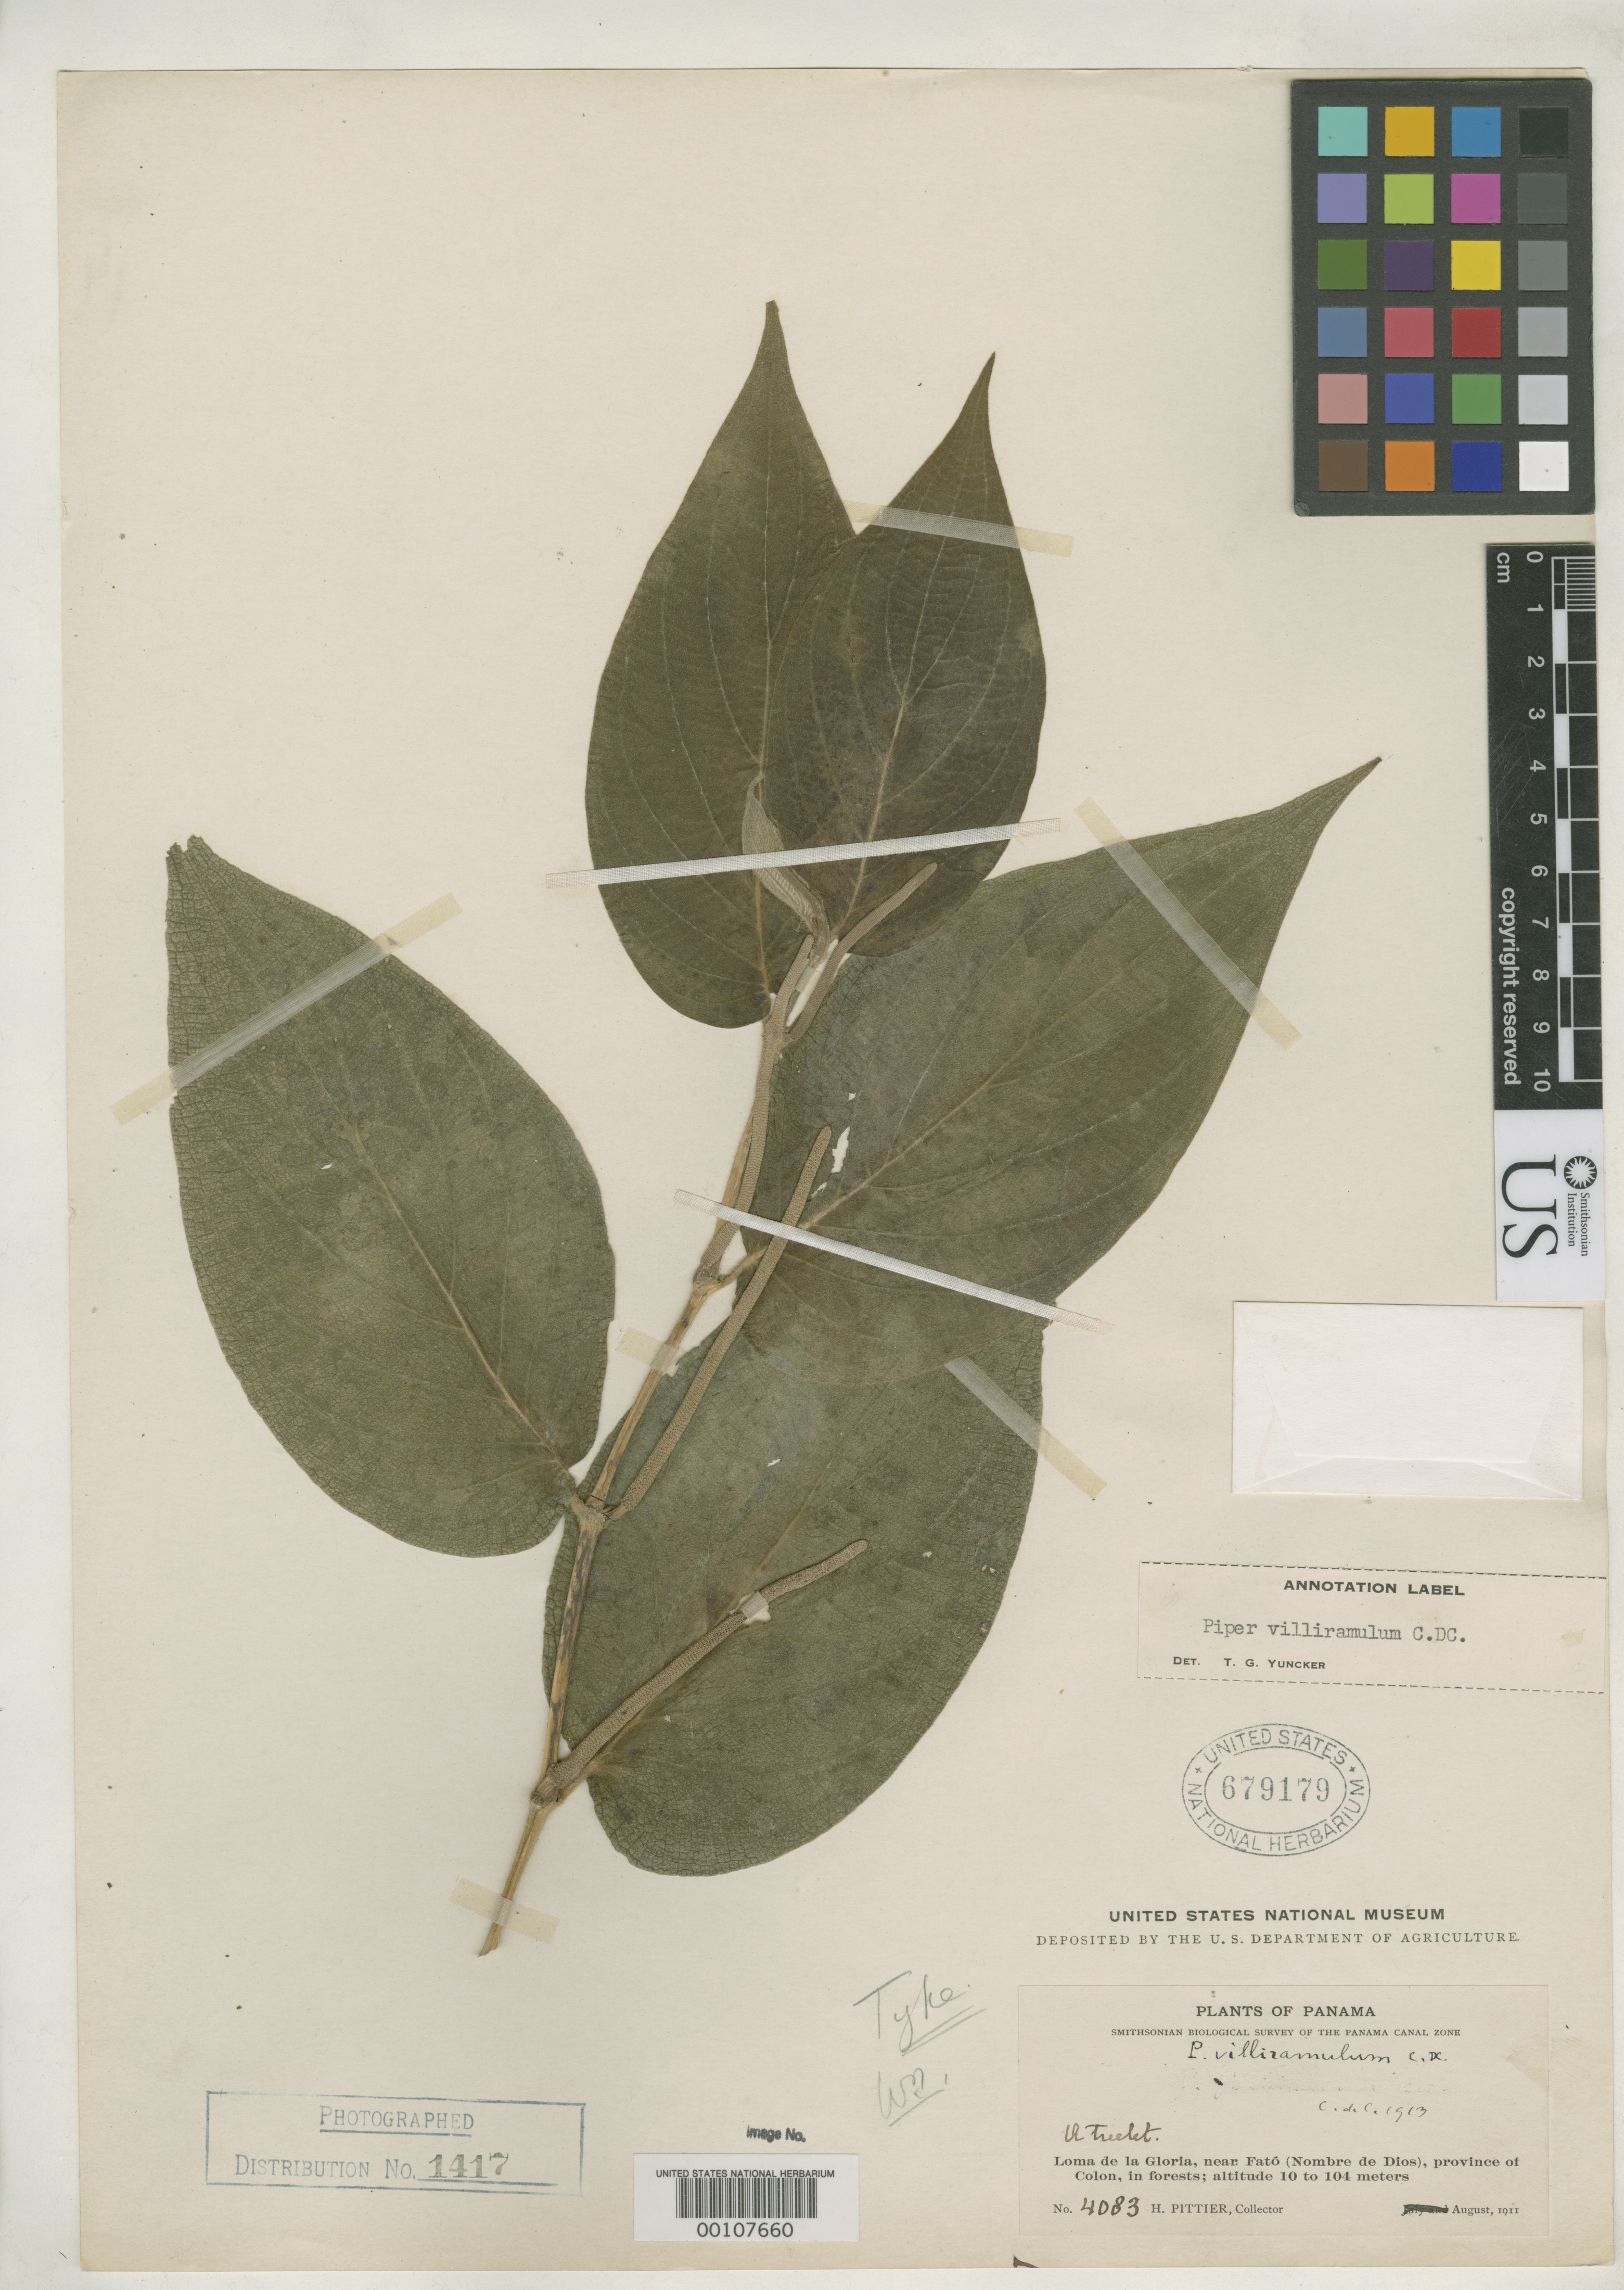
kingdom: Plantae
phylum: Tracheophyta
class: Magnoliopsida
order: Piperales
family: Piperaceae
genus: Piper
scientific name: Piper villiramulum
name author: C. DC.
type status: Holotype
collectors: H. F. Pittier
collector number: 4083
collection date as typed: Aug 1911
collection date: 1911-08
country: Panama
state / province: Colón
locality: Loma de La Gloria, near Fato, Nombre de Dios.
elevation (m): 10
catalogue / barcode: US 679179